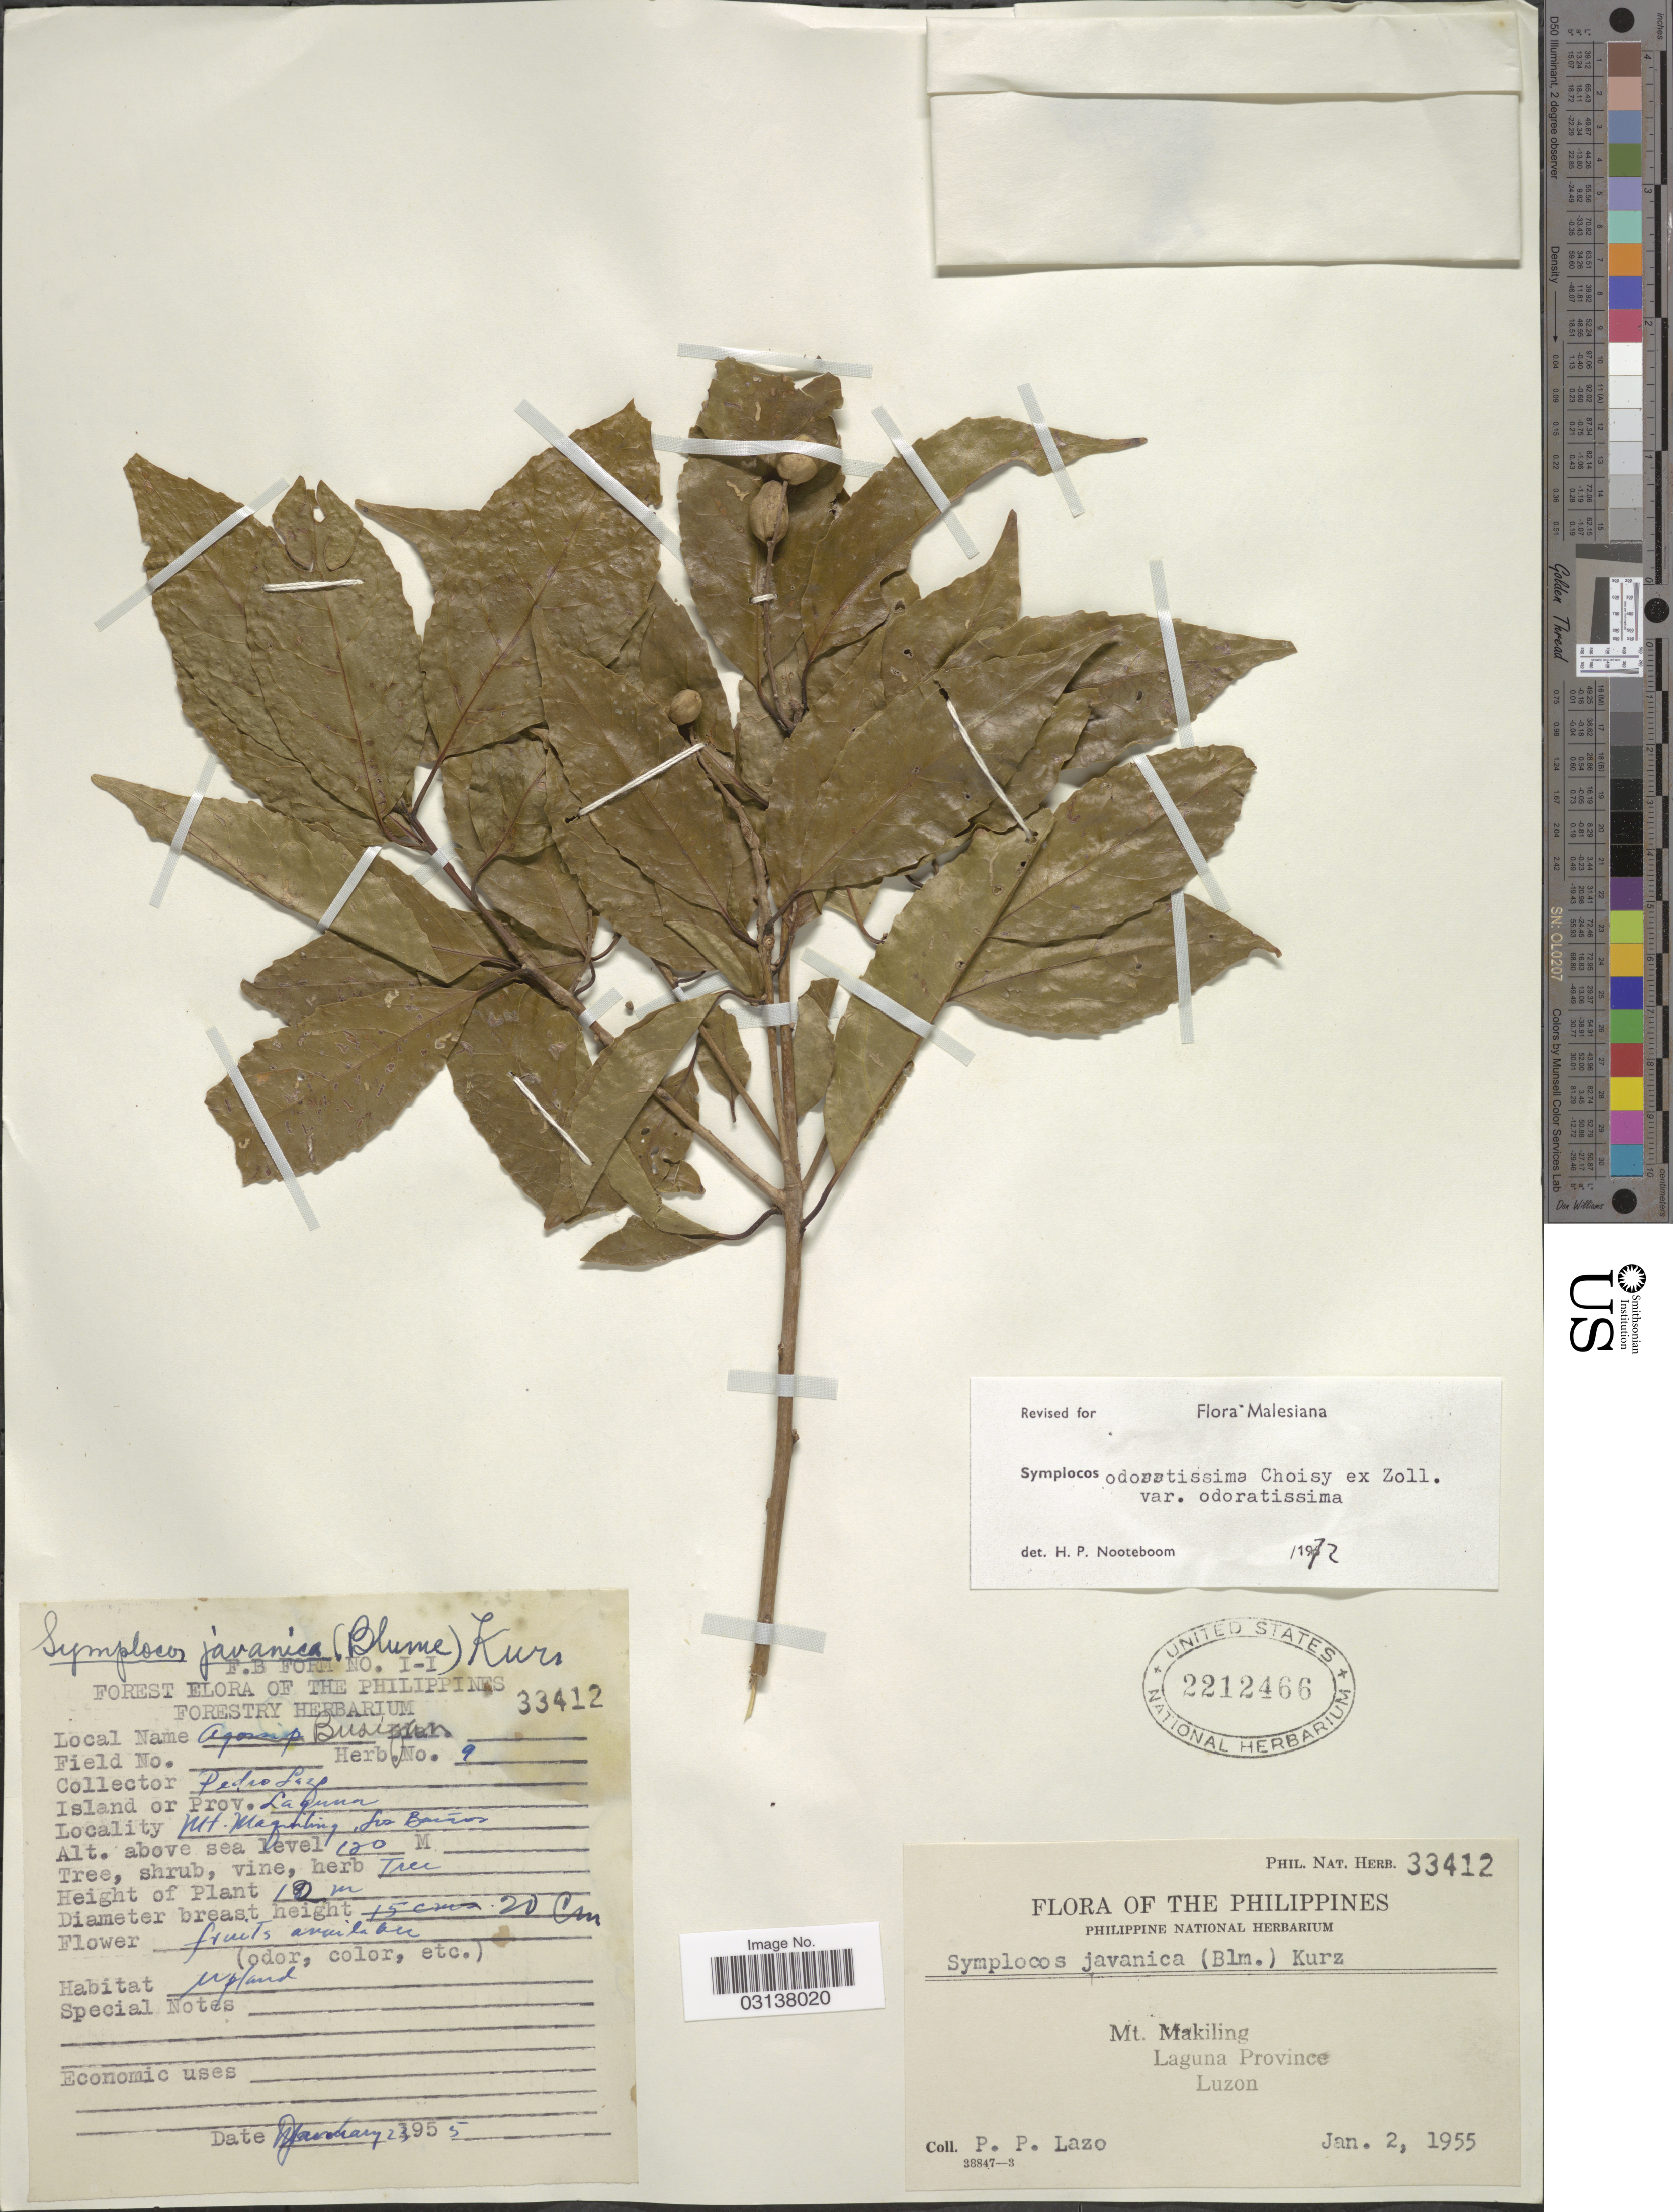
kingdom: Plantae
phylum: Tracheophyta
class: Magnoliopsida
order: Ericales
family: Symplocaceae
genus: Symplocos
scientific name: Symplocos odoratissima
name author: (Blume) Choisy ex Zoll.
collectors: P. Lazo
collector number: Phil. Nat. Herb. 33412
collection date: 1955-01-02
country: Philippines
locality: The Philippines. Mt. Makiling. Laguna Province Luzon.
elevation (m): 120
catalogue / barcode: US 2212466